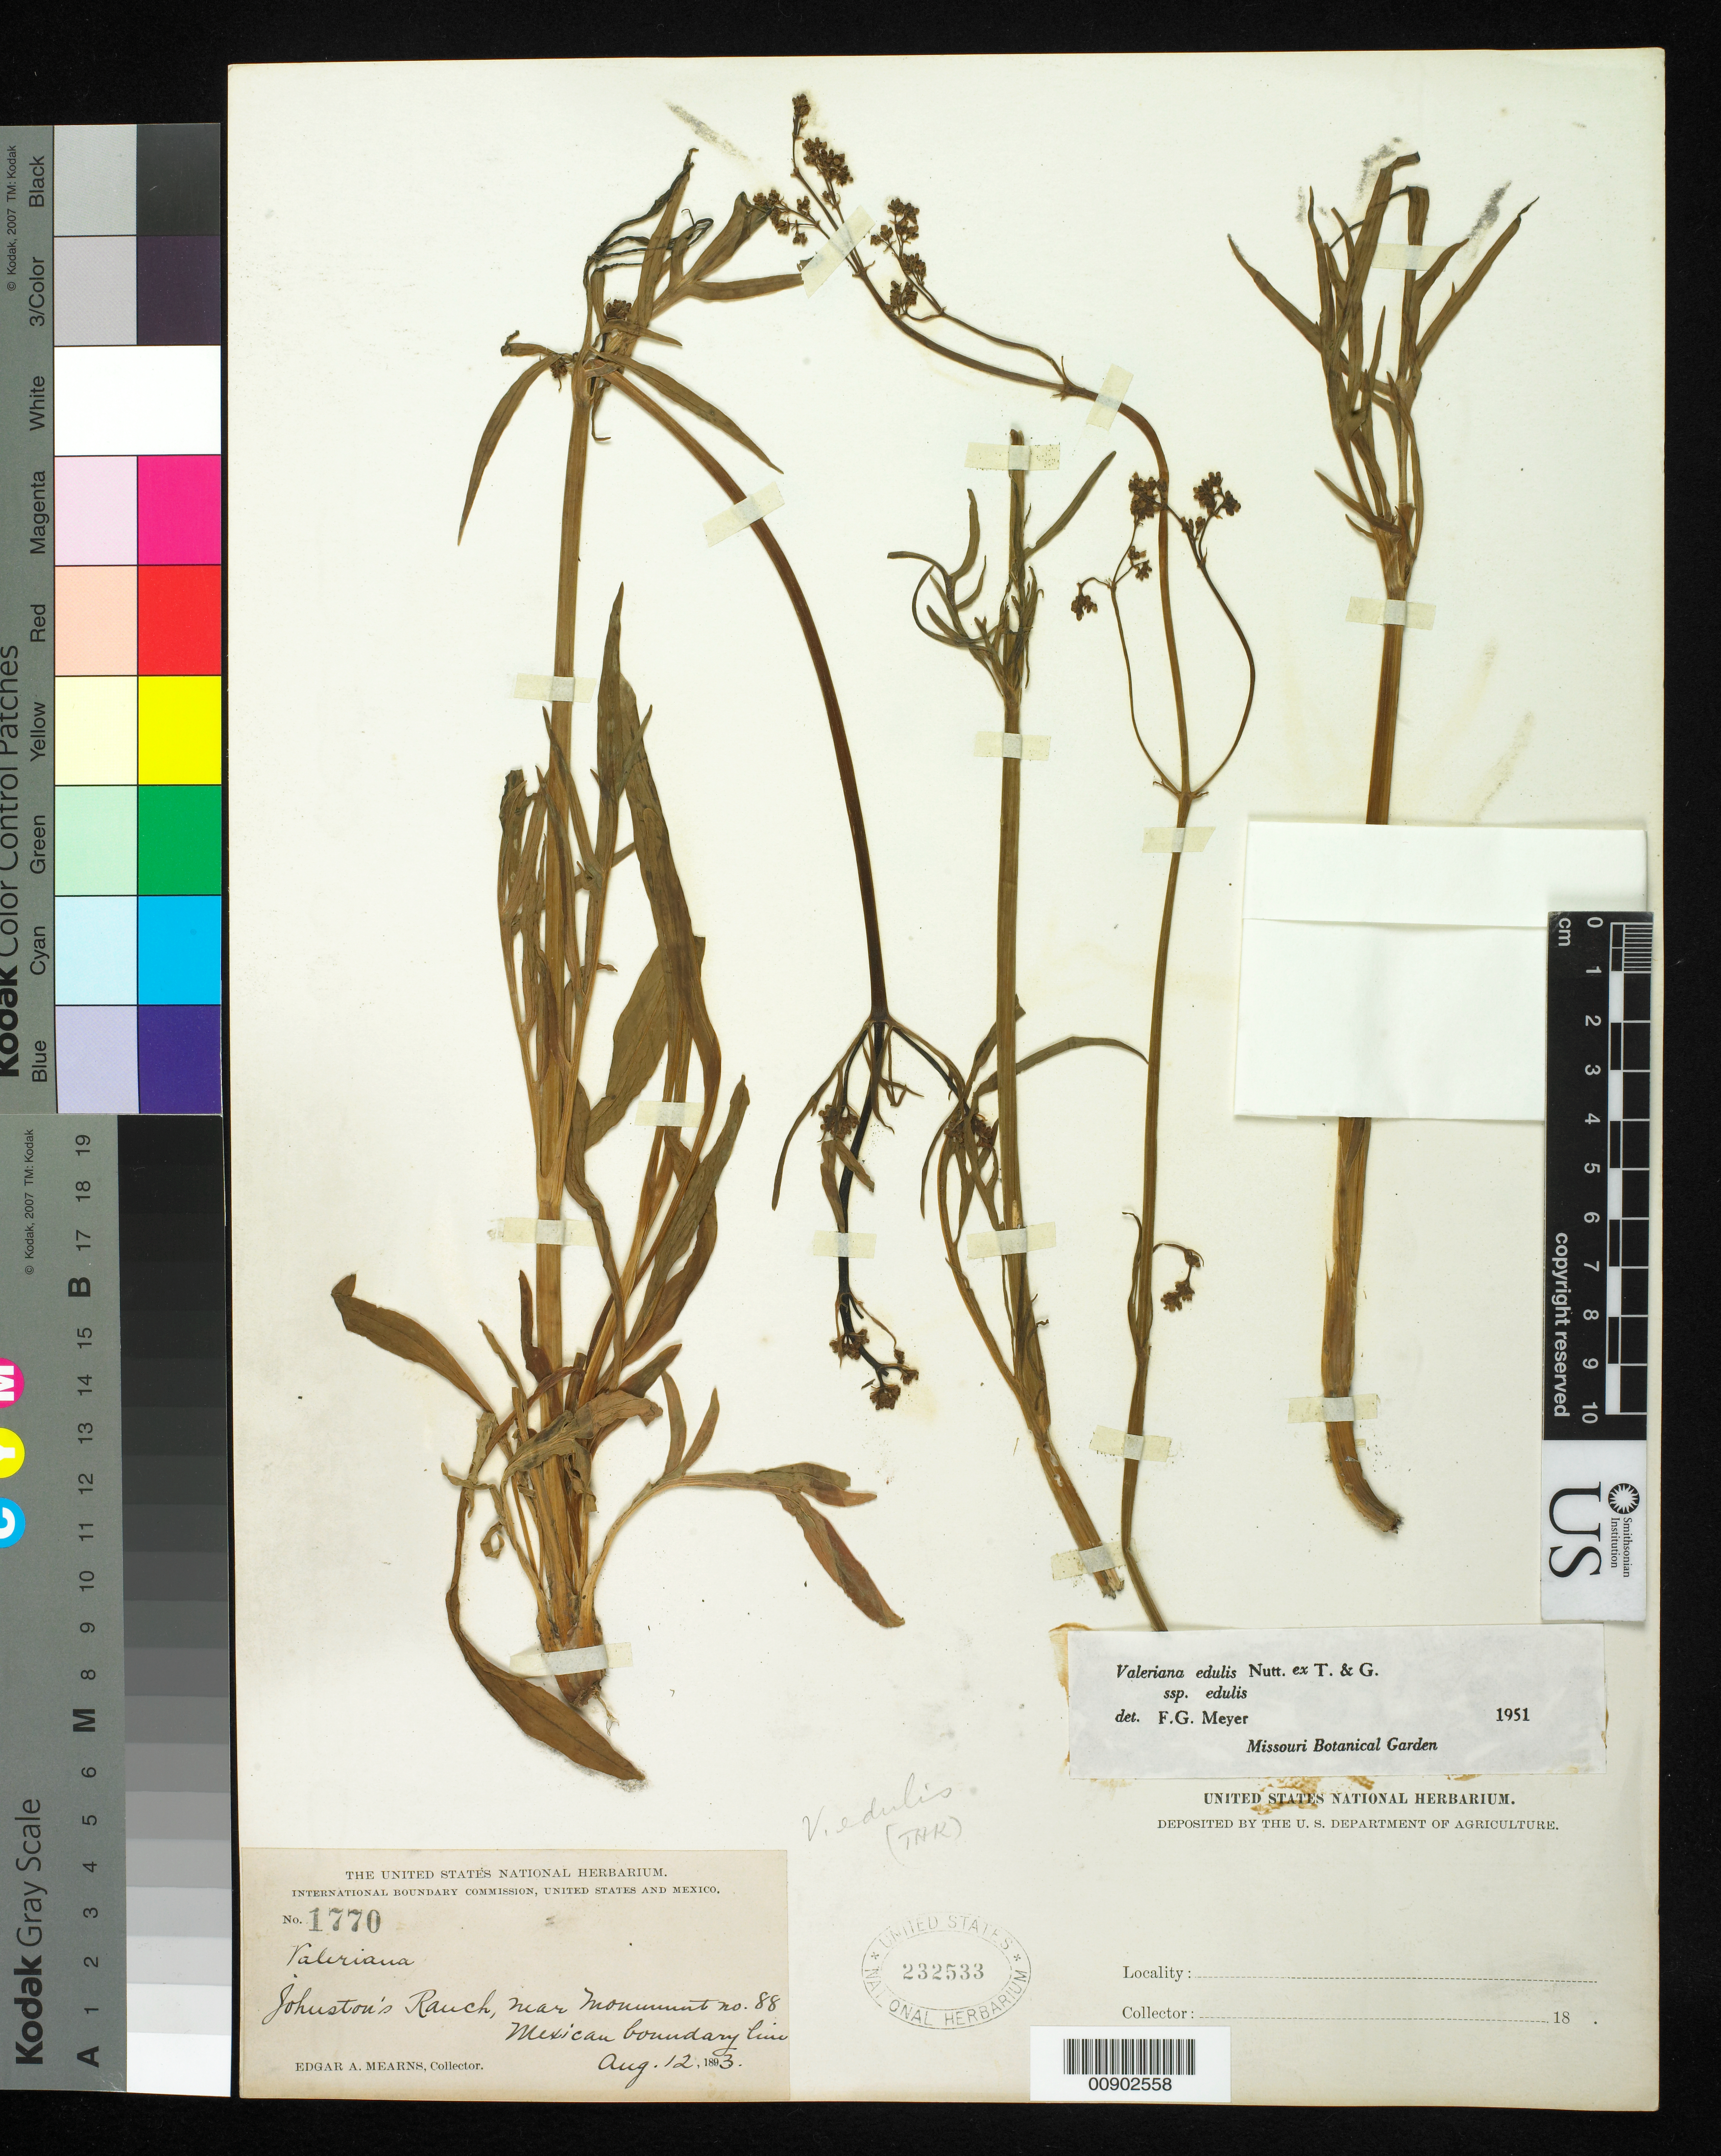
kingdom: Plantae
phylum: Tracheophyta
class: Magnoliopsida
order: Dipsacales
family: Caprifoliaceae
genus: Valeriana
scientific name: Valeriana edulis subsp. edulis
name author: Nutt.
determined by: Meyer, F. G.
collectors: E. A. Mearns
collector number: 1770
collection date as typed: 12 Aug 1893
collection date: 1893-08-12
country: United States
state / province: Arizona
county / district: Cochise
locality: Johnston's Ranch, near Monument no. 88. Mexican Boundary Line.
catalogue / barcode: US 232533